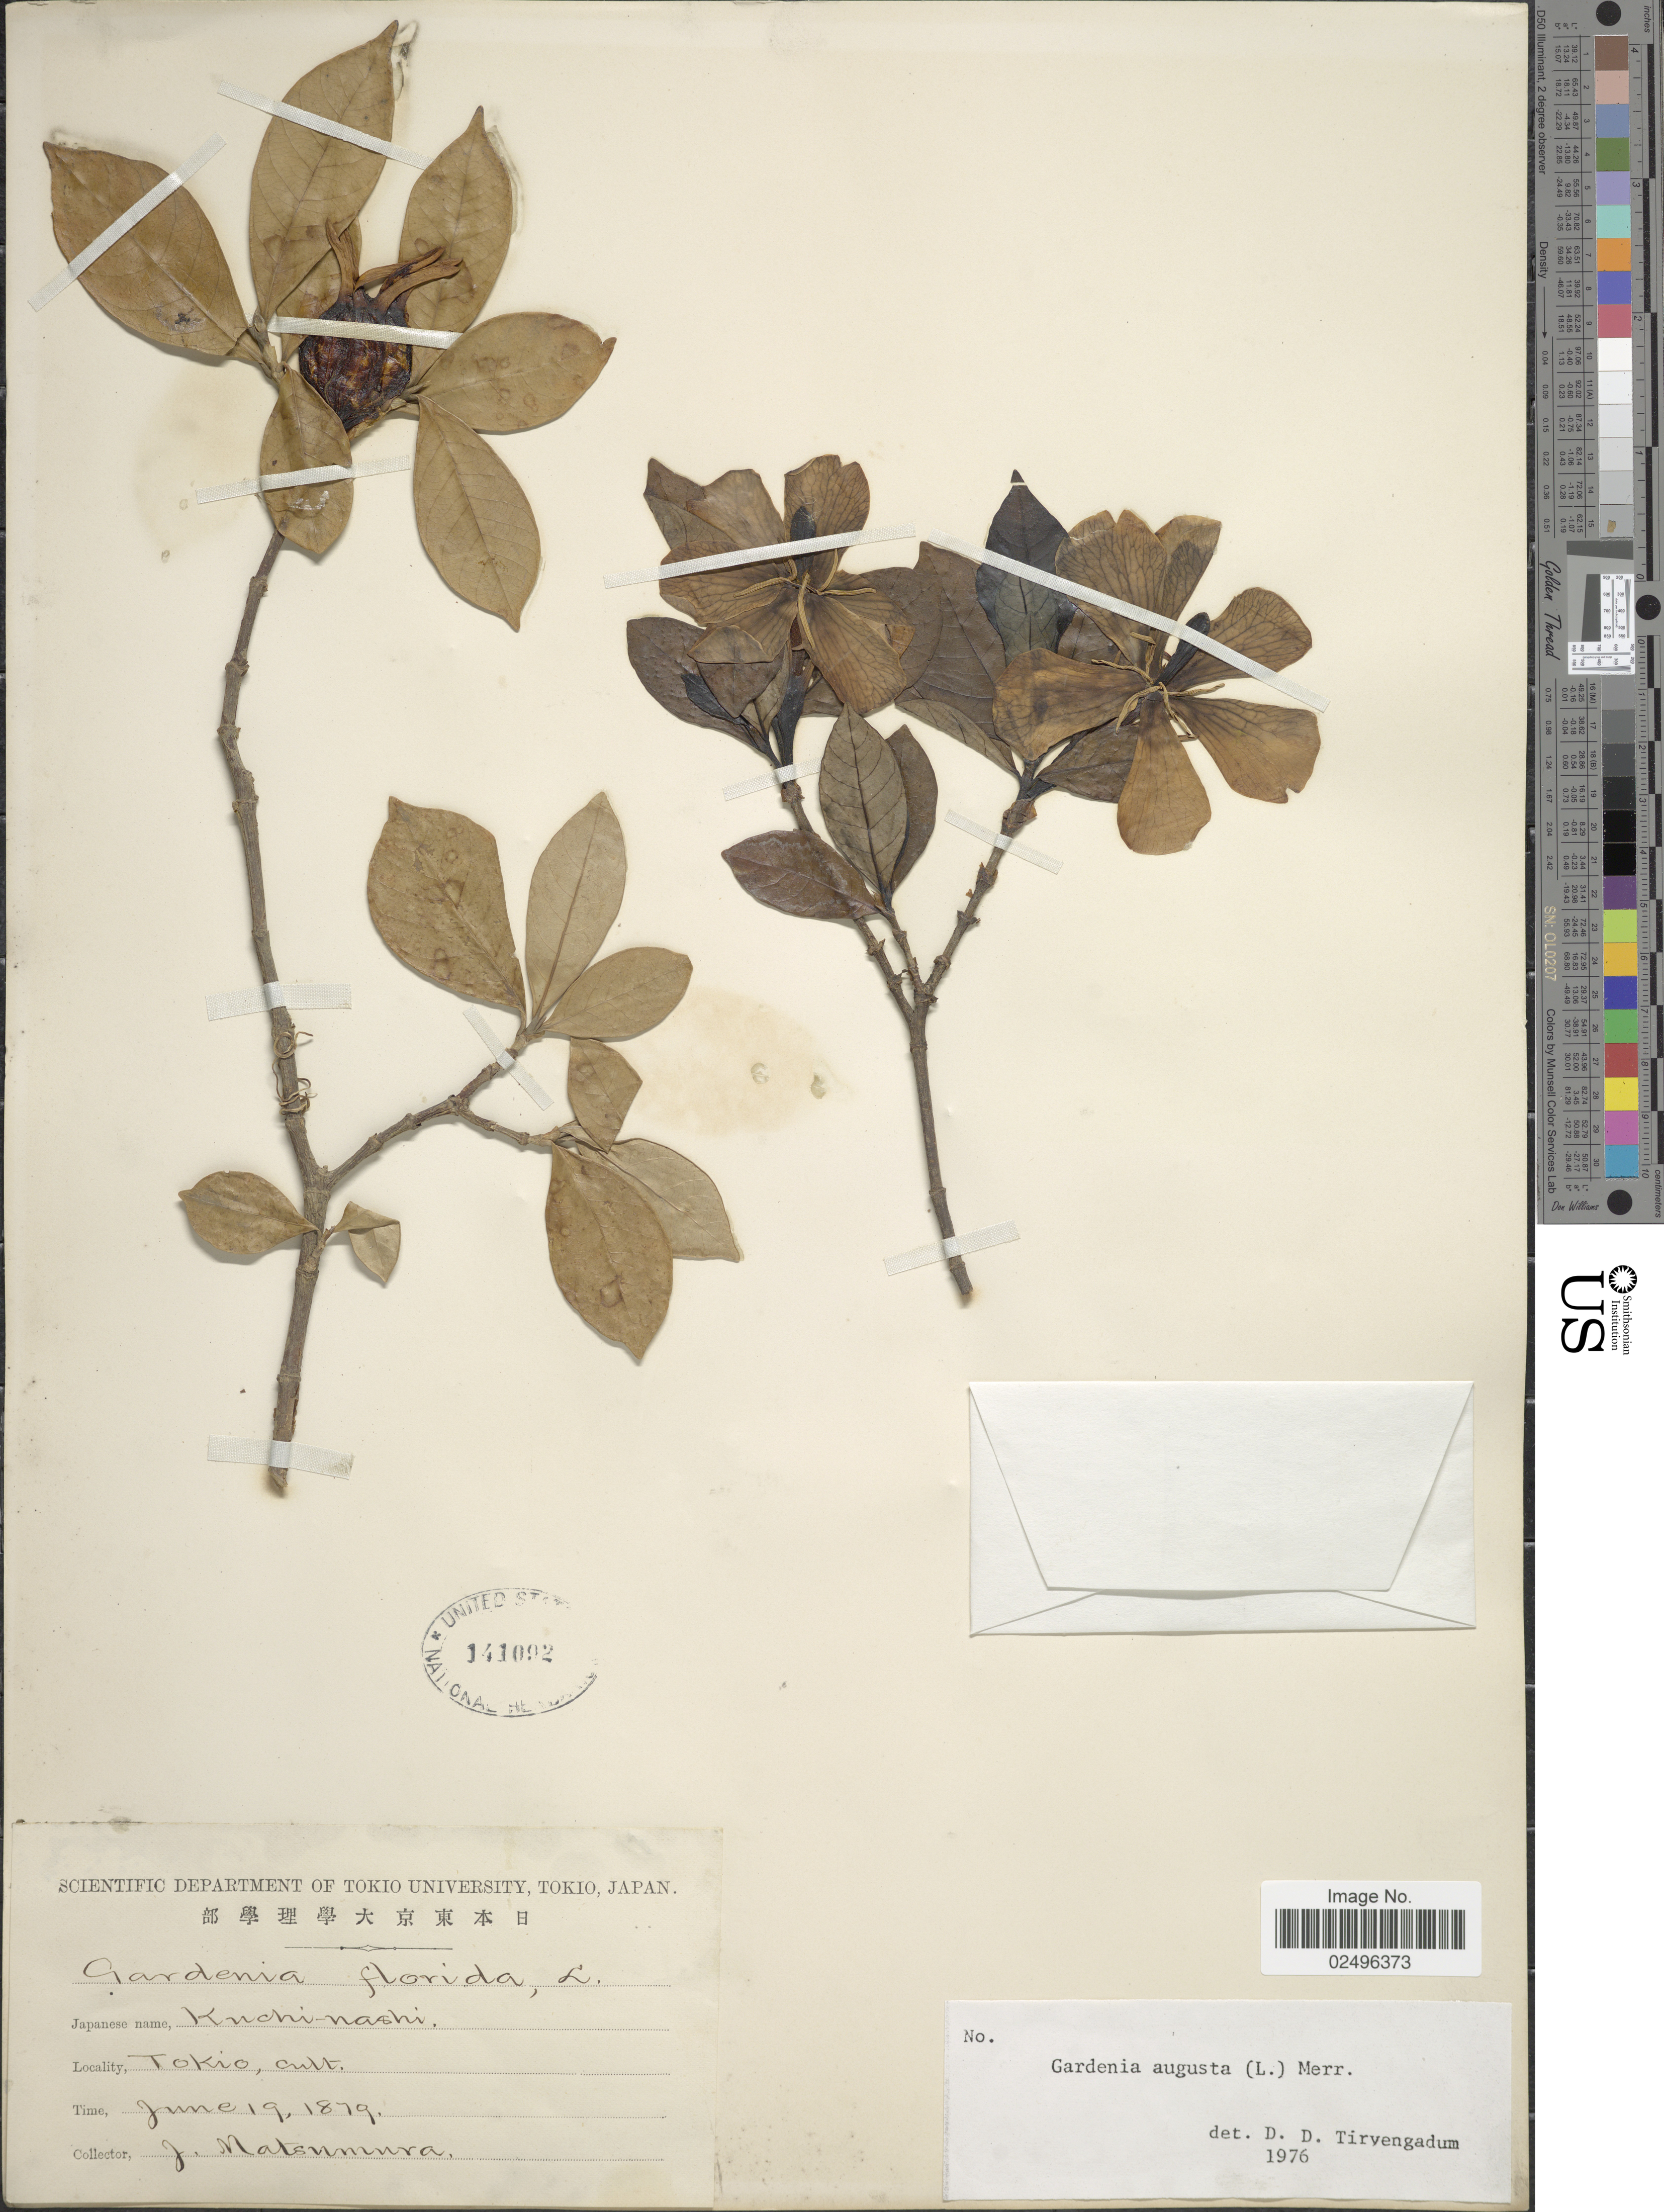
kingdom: Plantae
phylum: Tracheophyta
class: Magnoliopsida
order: Gentianales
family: Rubiaceae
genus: Gardenia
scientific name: Gardenia augusta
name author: (L.) Merr.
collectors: J. Matsumura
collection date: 1879-06-19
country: Japan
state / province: Tokyo, Federal City of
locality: Tokio, cult.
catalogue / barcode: US 141092